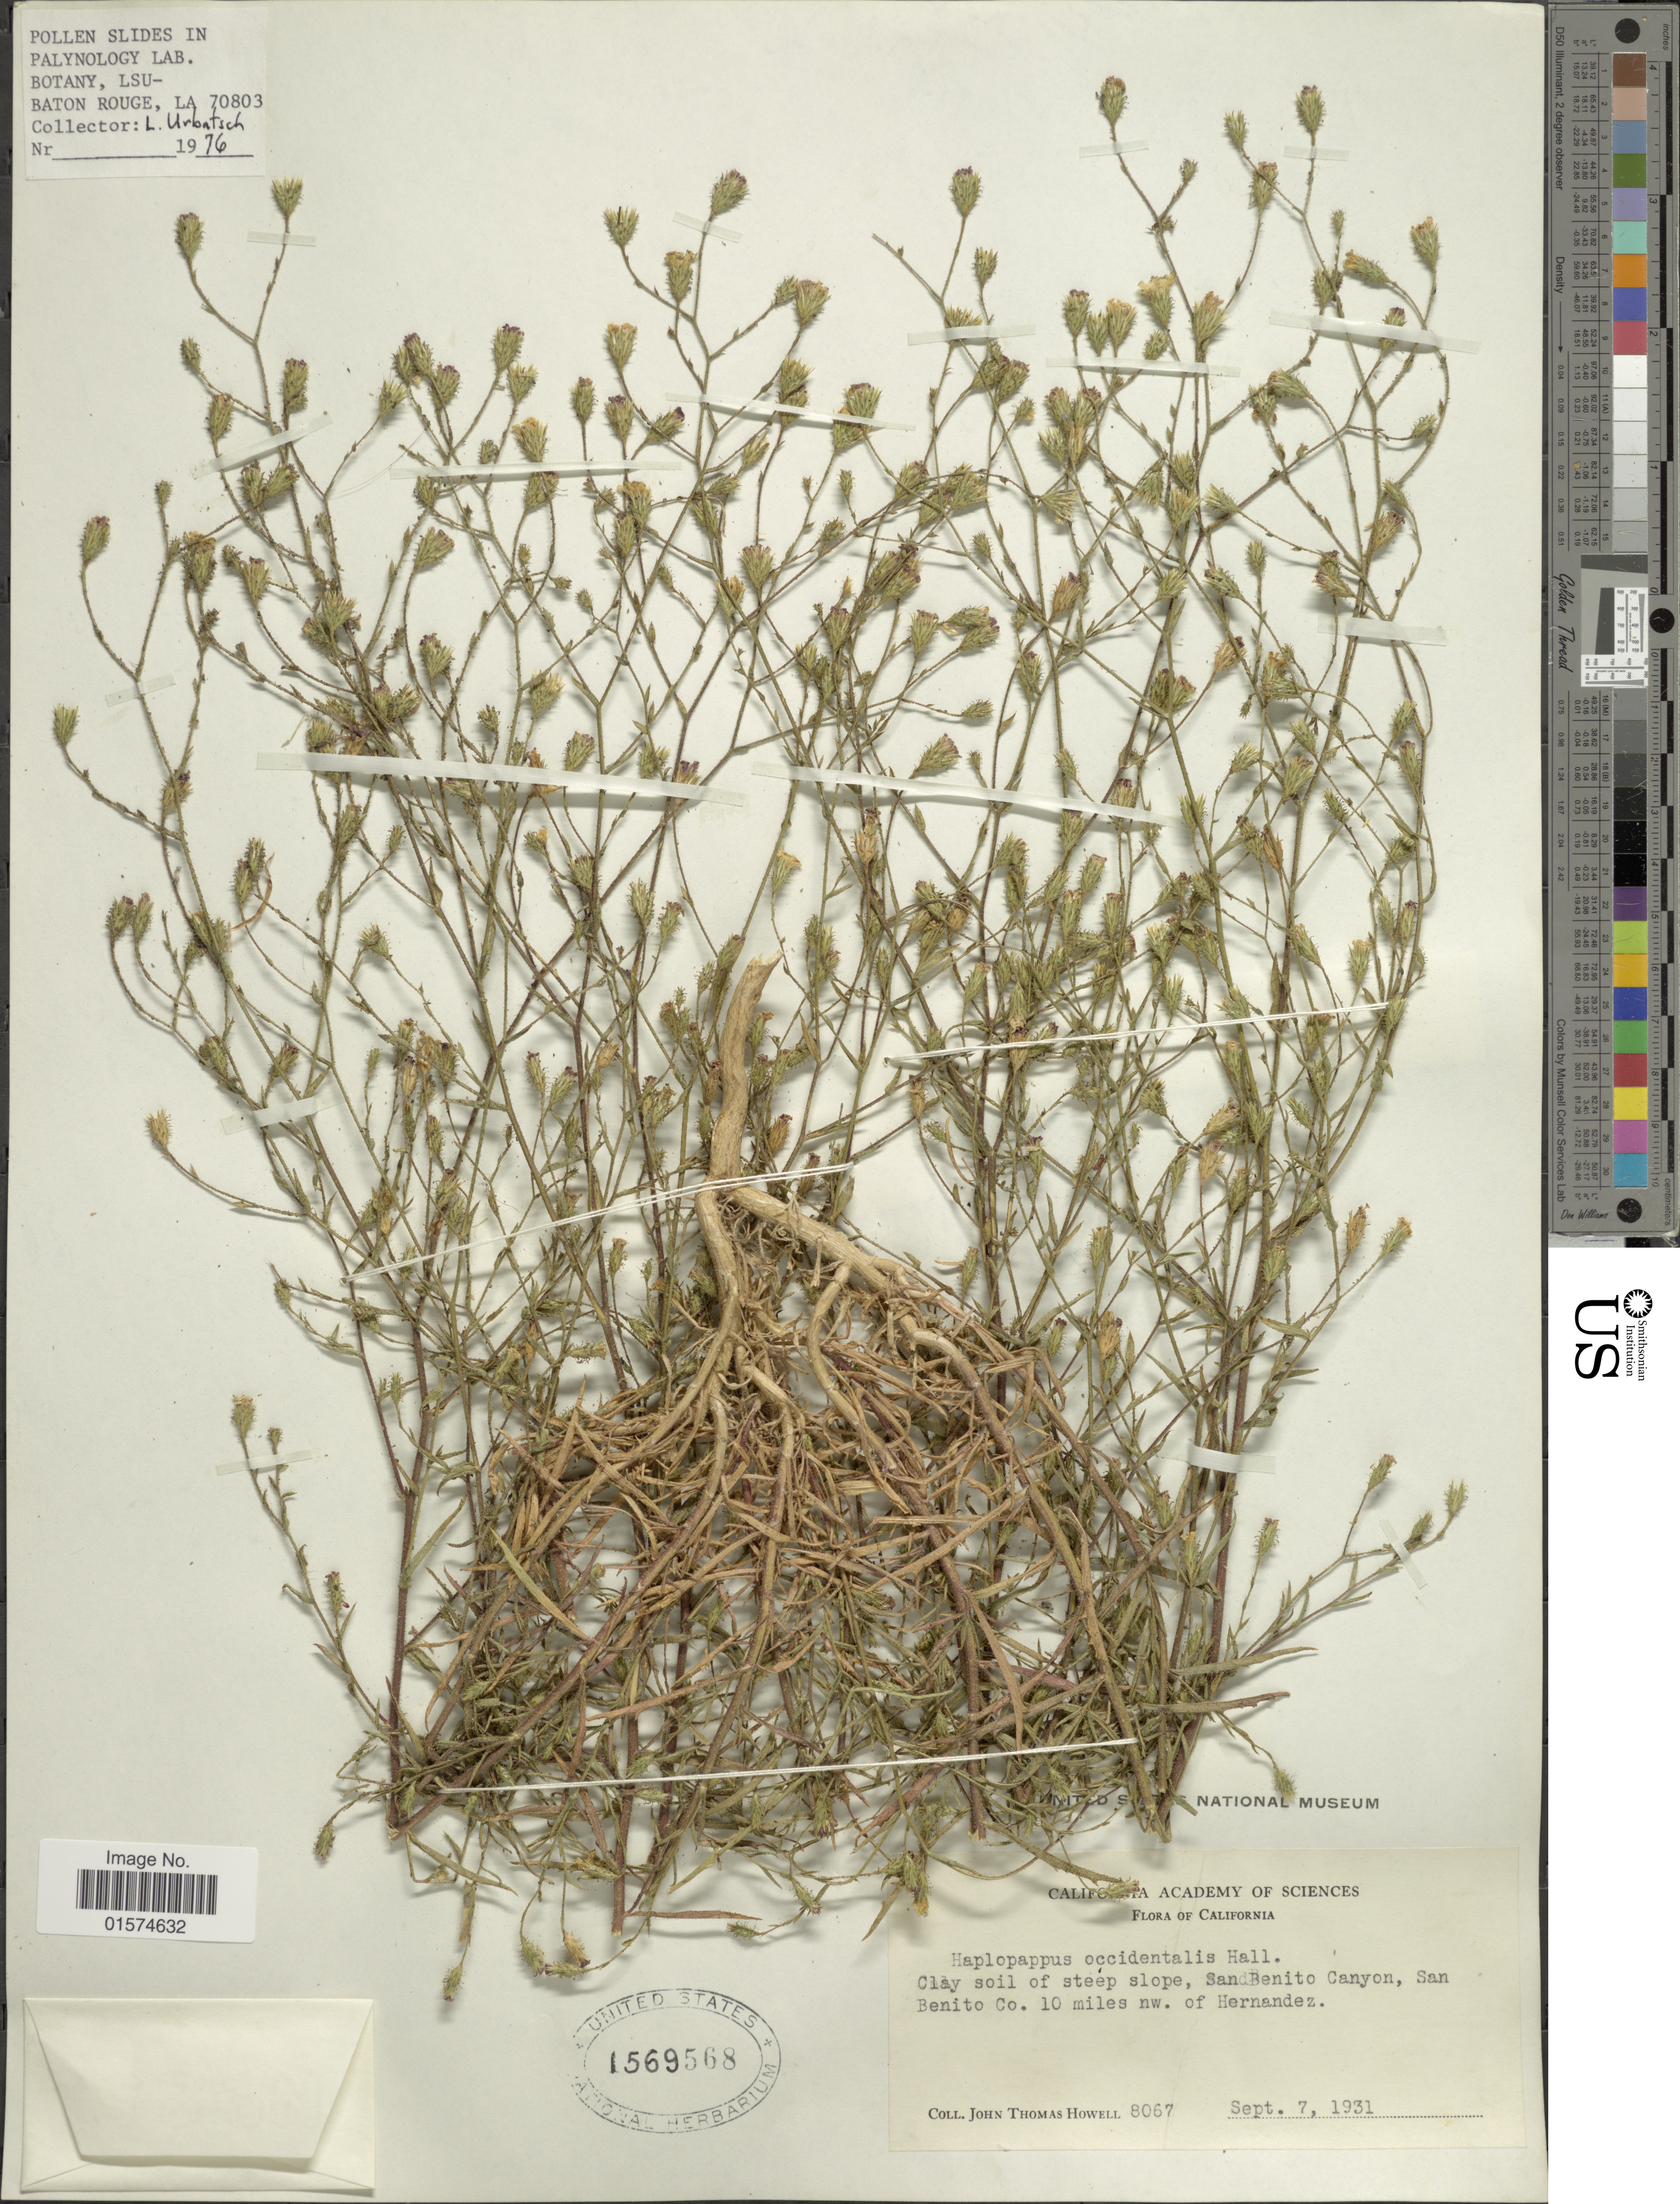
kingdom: Plantae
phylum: Tracheophyta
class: Magnoliopsida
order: Asterales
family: Asteraceae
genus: Benitoa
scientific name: Benitoa occidentalis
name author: (H.M. Hall) D.D. Keck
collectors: J. T. Howell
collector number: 8067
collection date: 1931-09-07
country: United States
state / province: California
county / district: San Benito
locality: Clay soil of steep slope, San Benito Canyon, San Benito Co. 10 miles nw. of Hernandez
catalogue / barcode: US 1569568